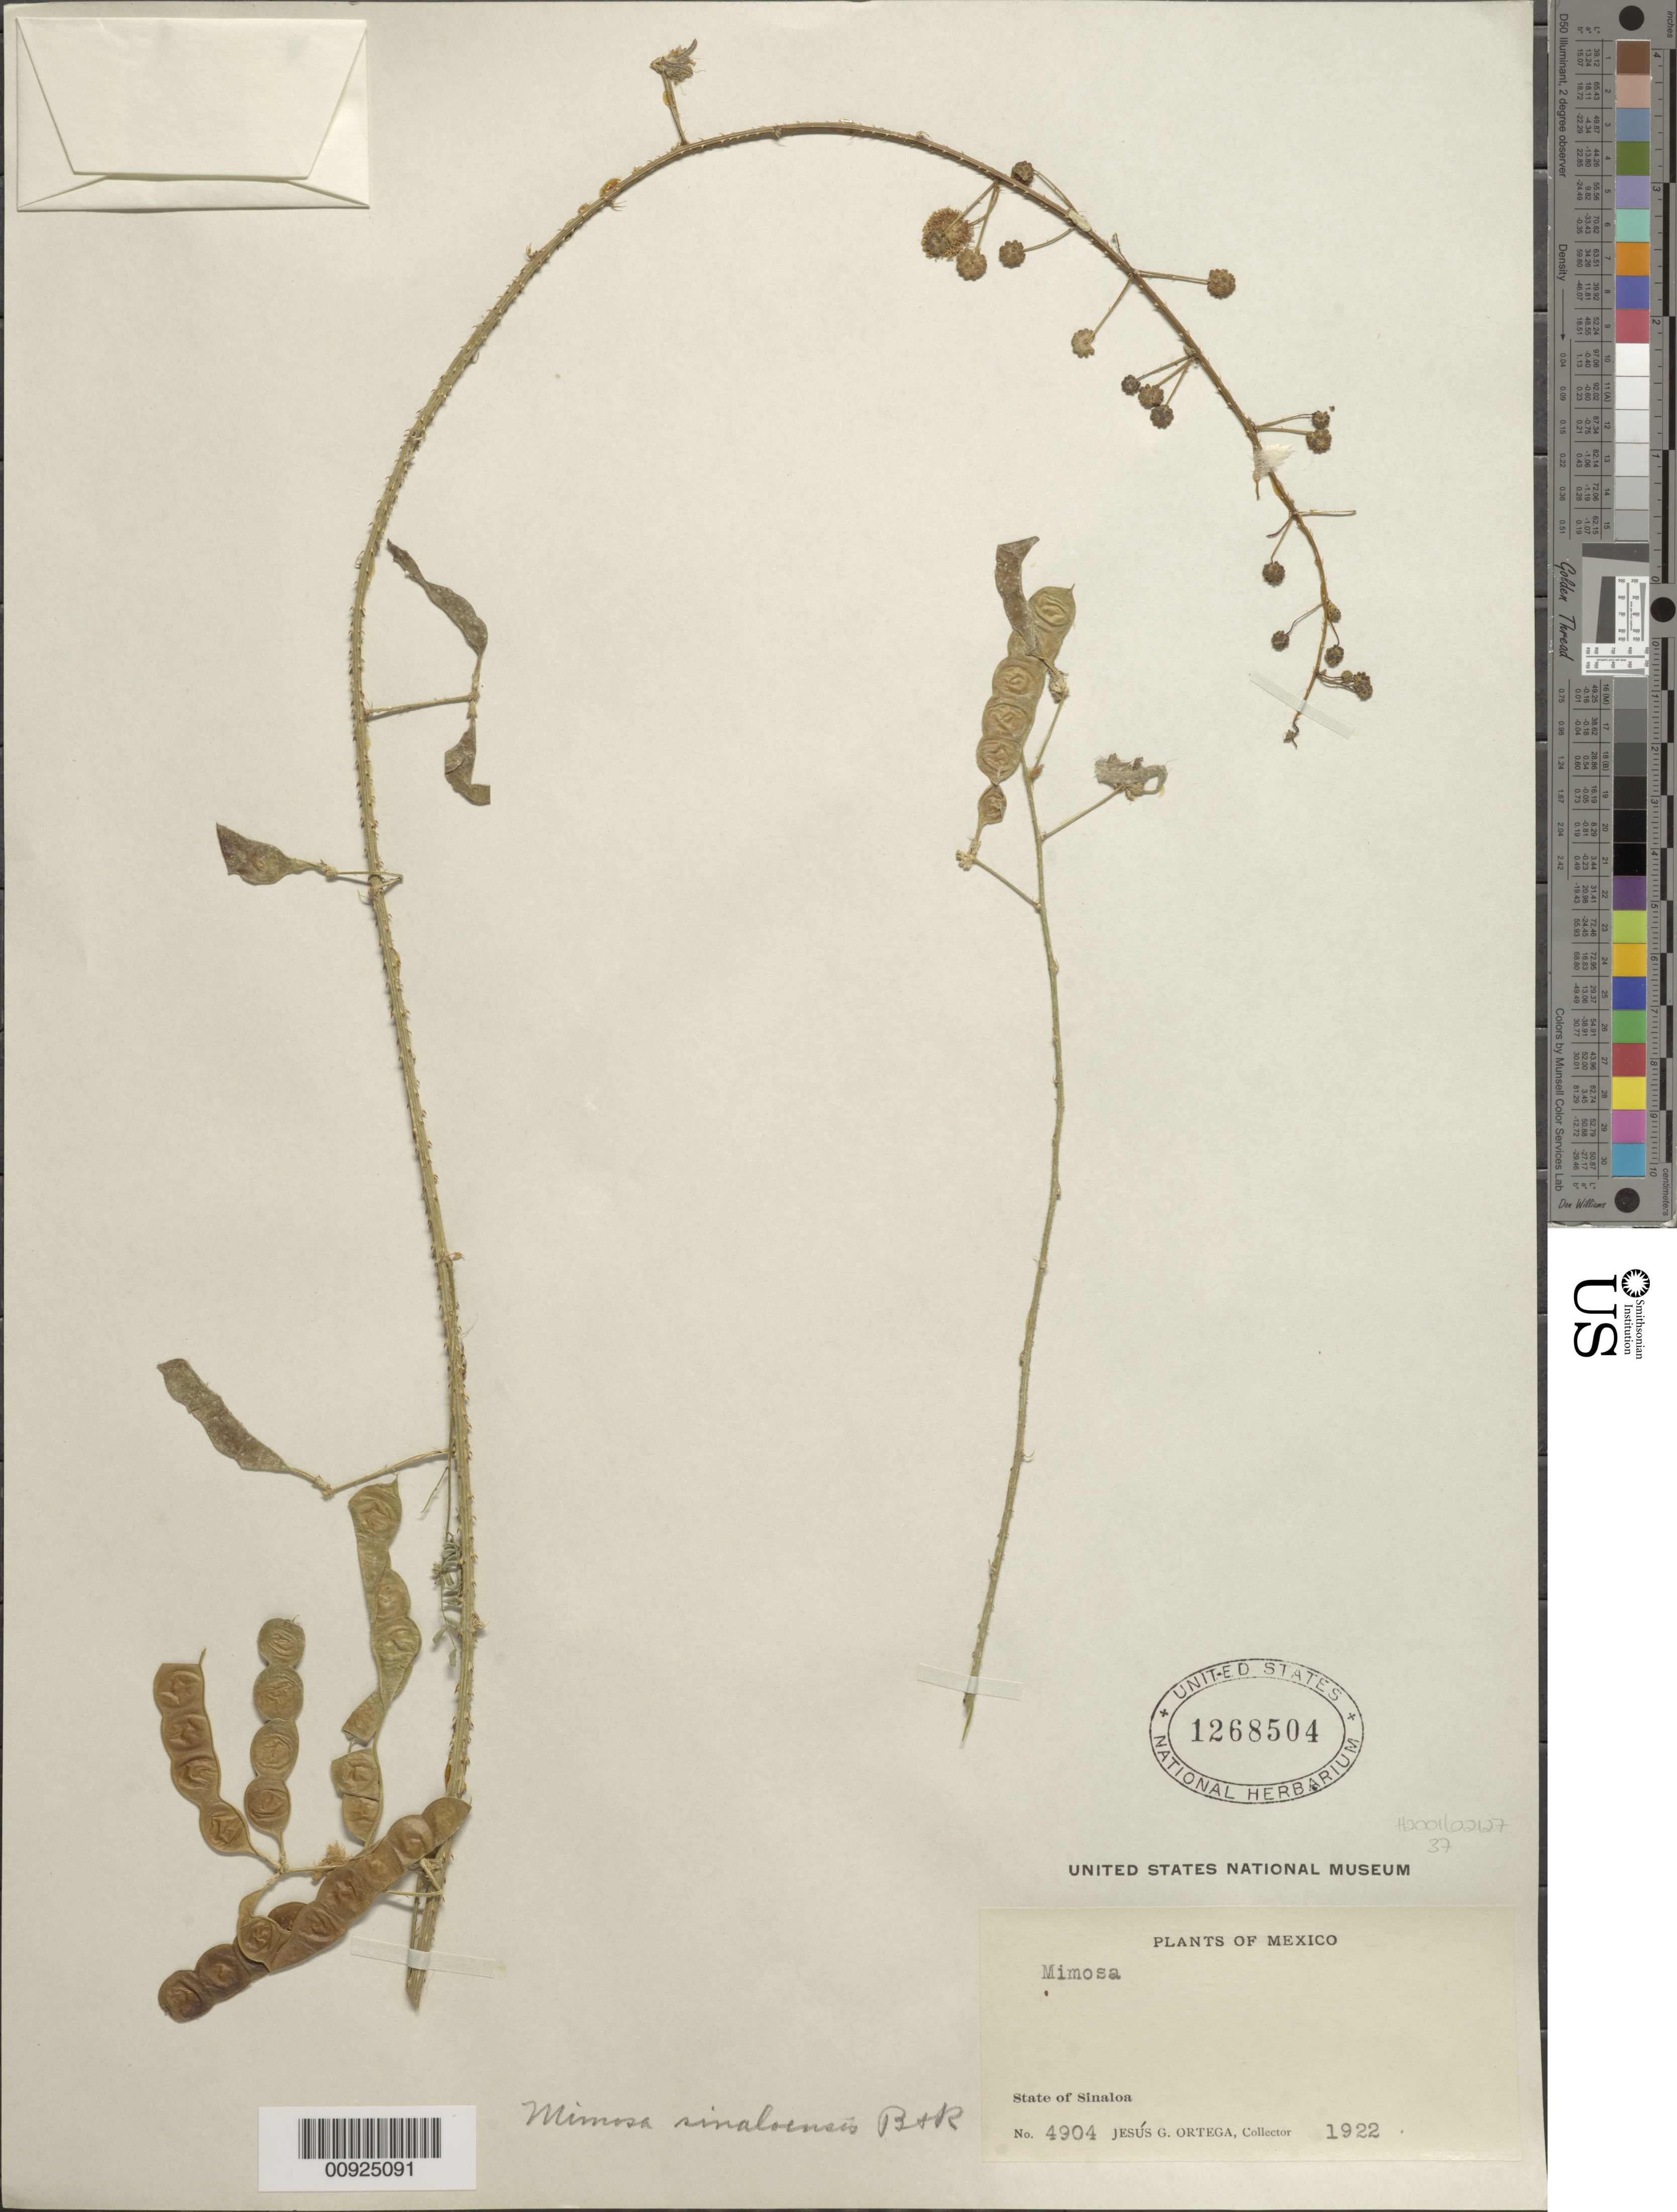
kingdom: Plantae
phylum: Tracheophyta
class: Magnoliopsida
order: Fabales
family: Fabaceae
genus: Mimosa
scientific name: Mimosa sinaloensis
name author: Britton & Rose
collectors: J. Ortega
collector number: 4904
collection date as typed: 1922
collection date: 1922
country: Mexico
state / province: Sinaloa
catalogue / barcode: US 1268504